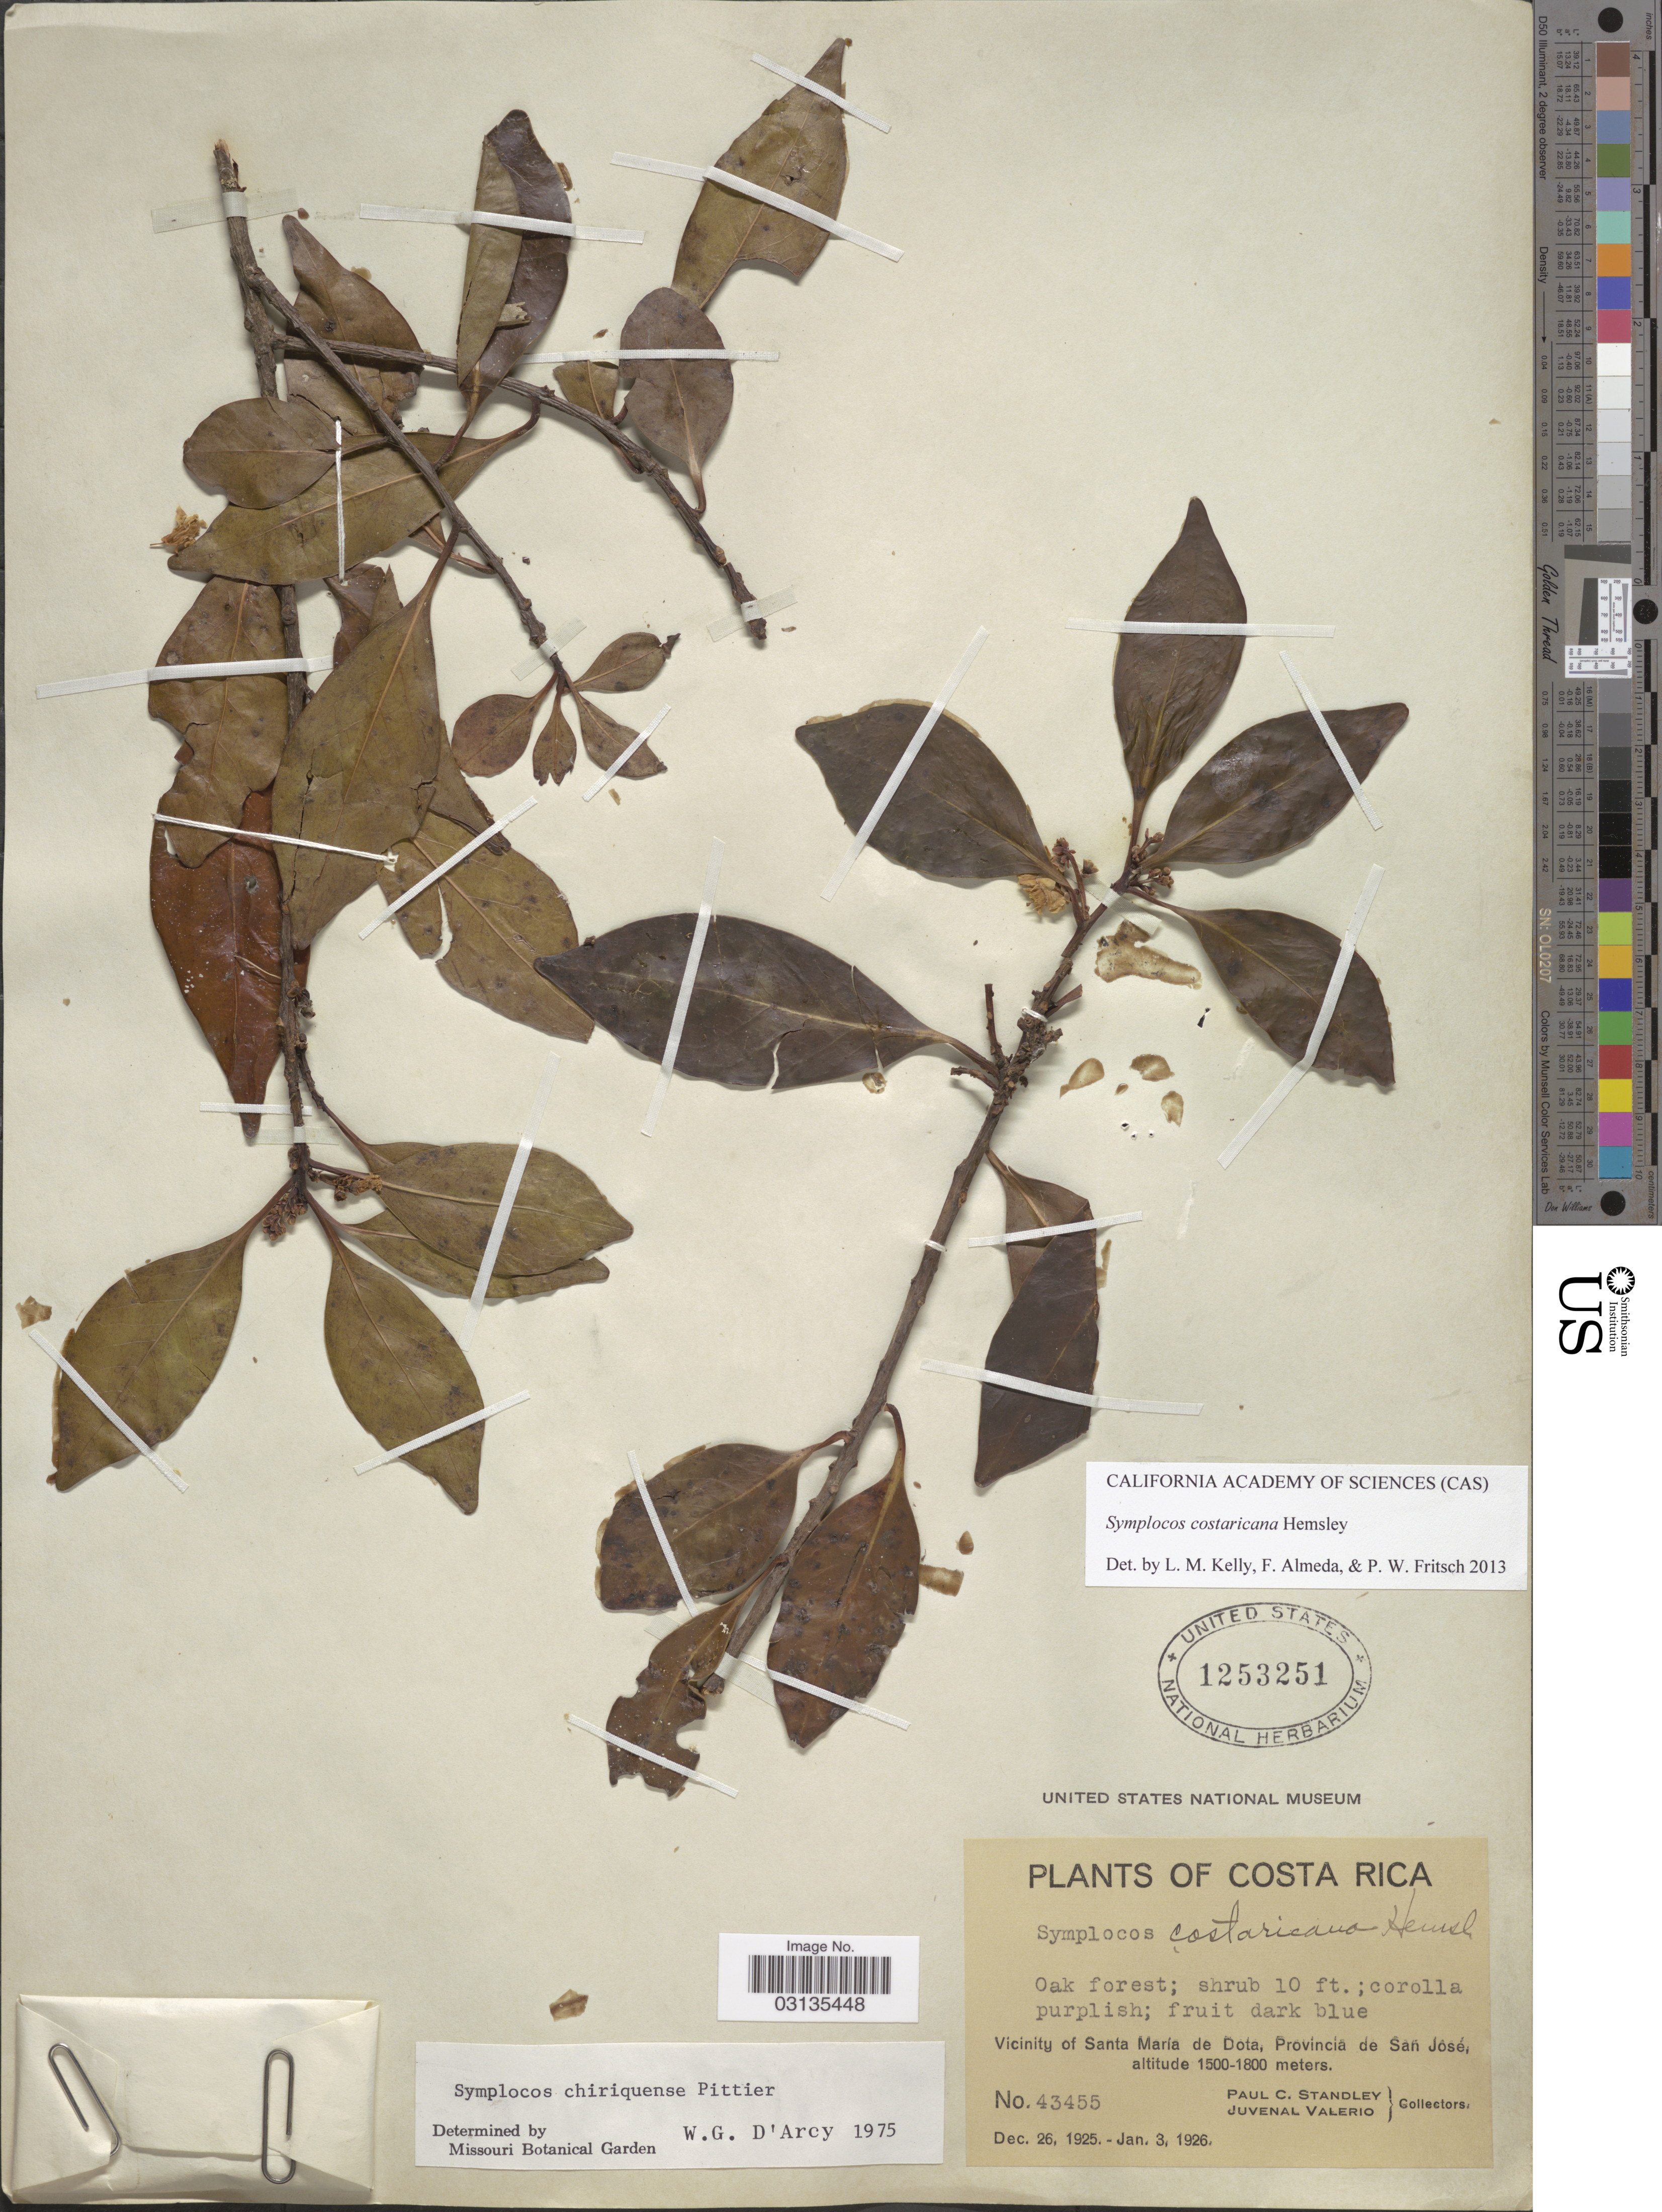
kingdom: Plantae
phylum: Tracheophyta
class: Magnoliopsida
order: Ericales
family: Symplocaceae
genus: Symplocos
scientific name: Symplocos costaricana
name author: Hemsl.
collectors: P. C. Standley & J. Valerio R.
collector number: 43455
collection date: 1925-12-26/1926-01-03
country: Costa Rica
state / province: San José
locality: Vicinity of Santa María de Dota.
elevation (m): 1500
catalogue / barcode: US 1253251